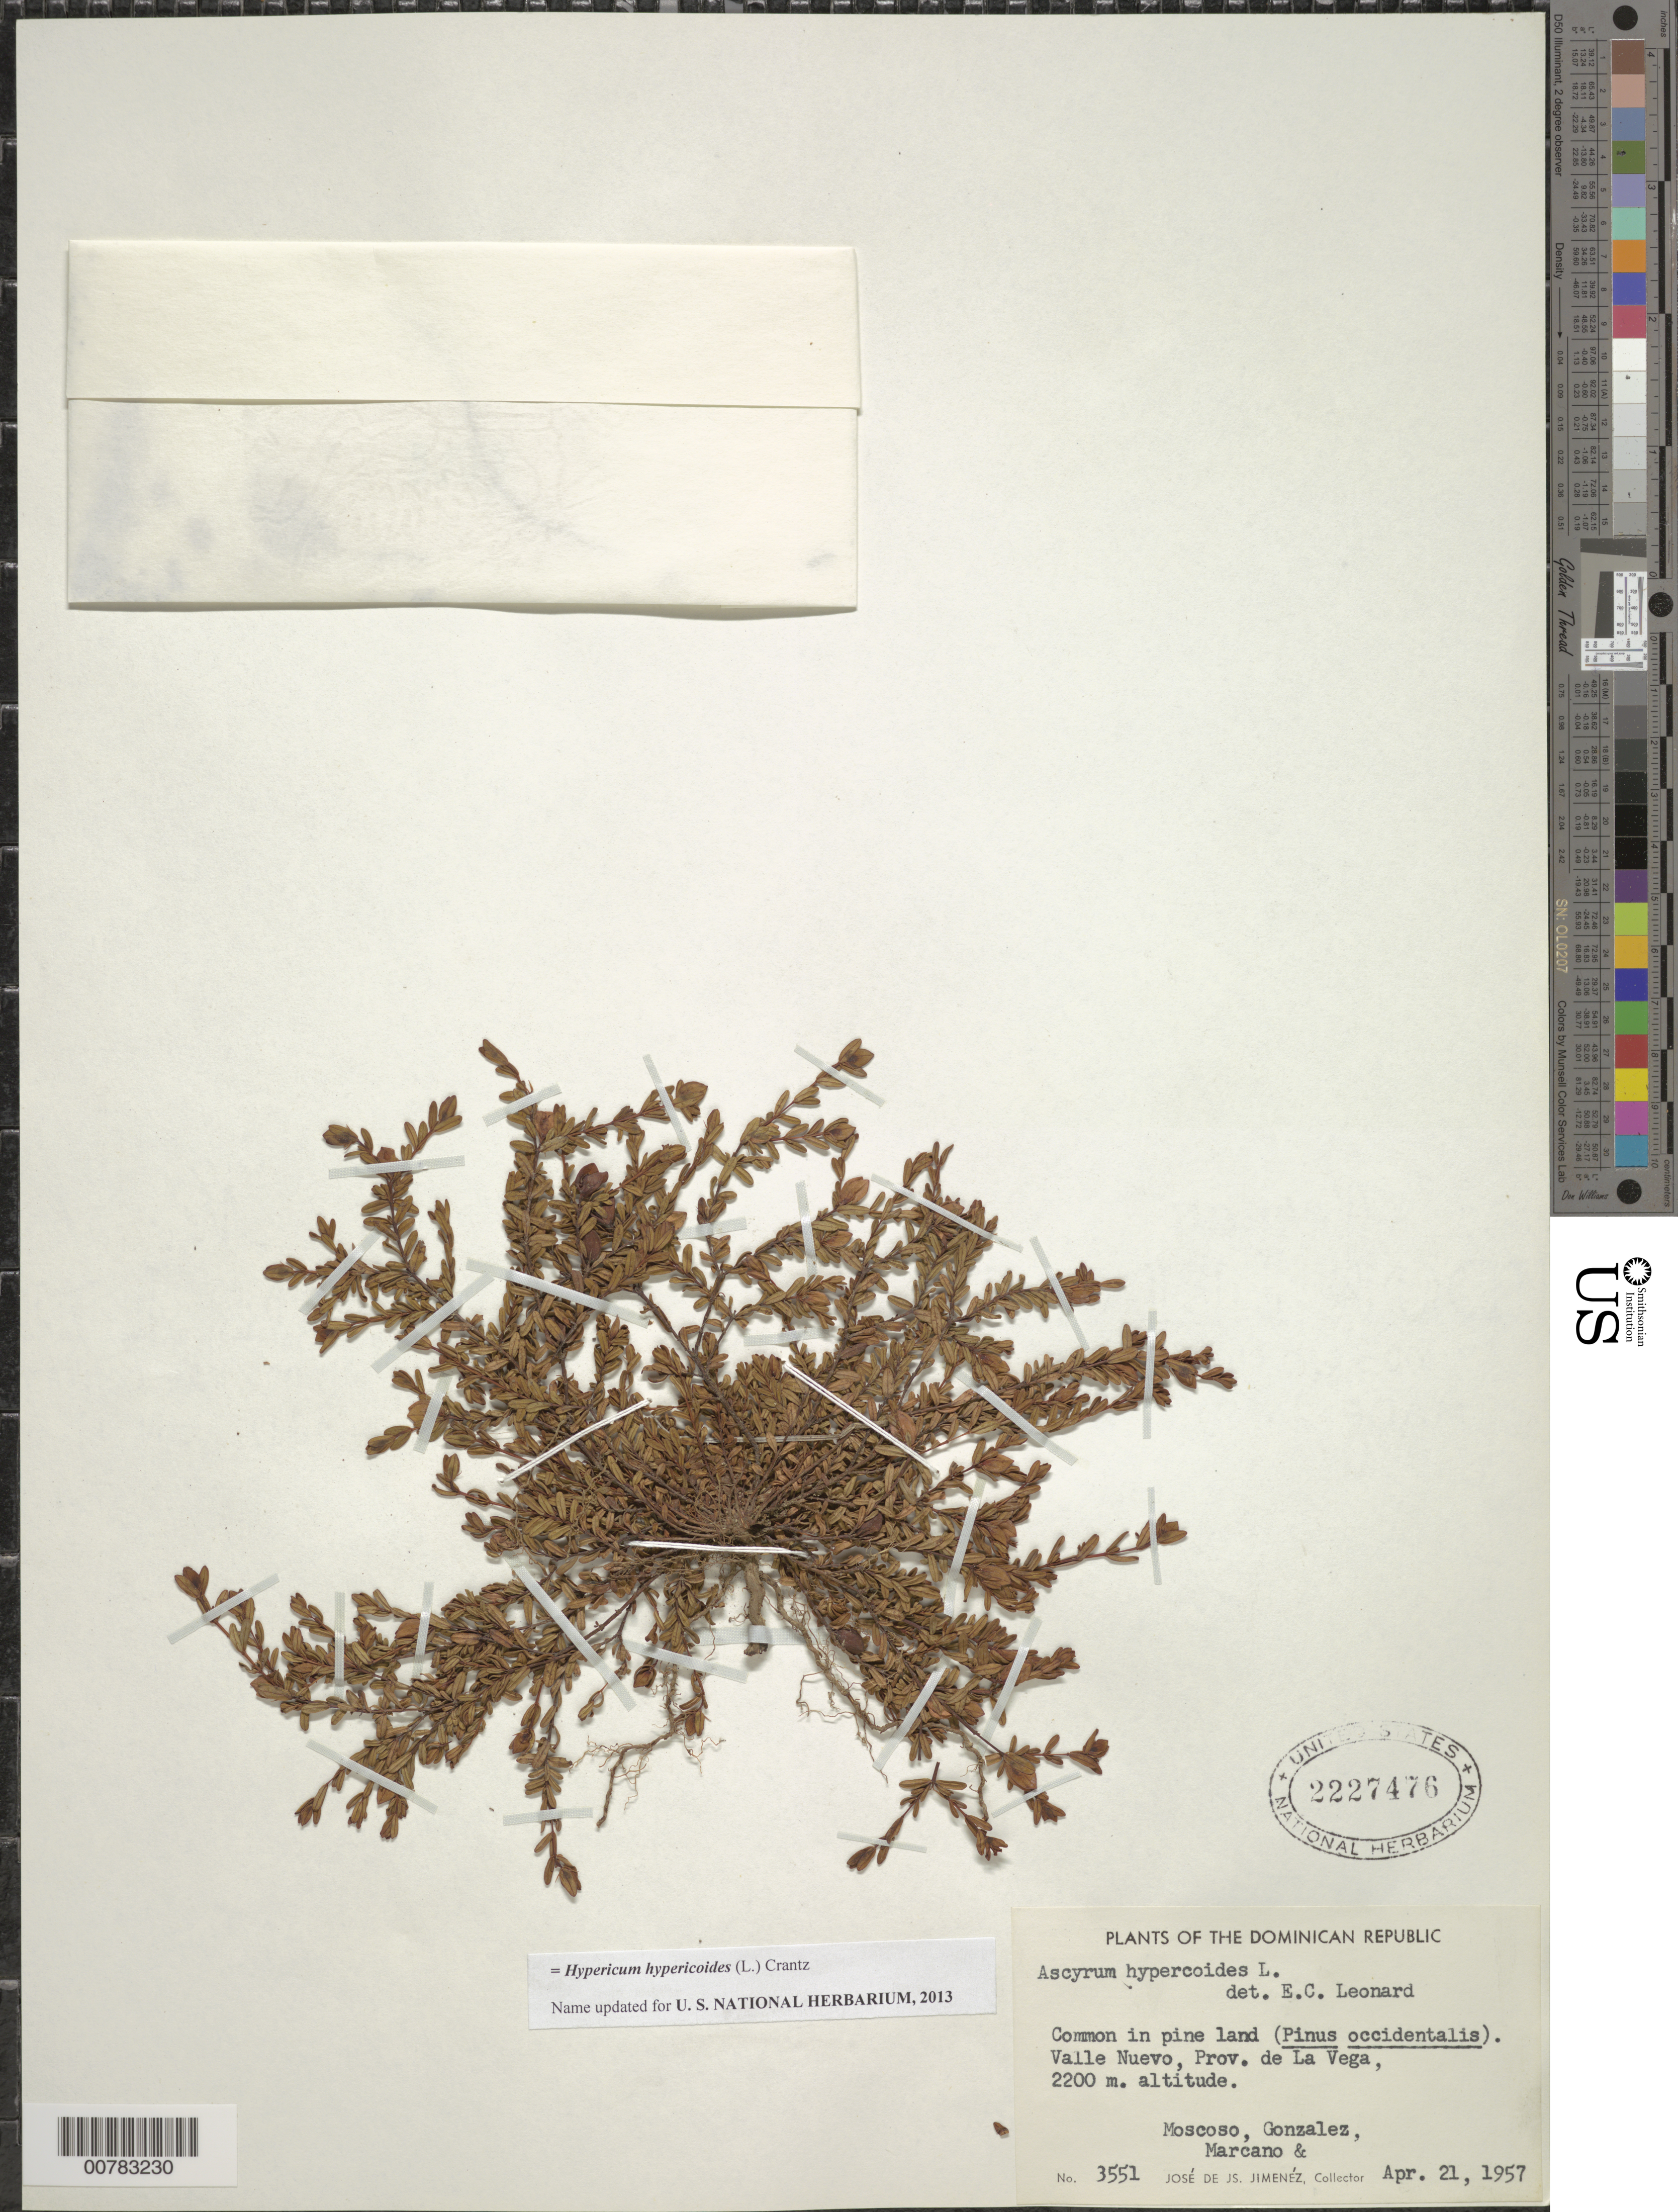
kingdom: Plantae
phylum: Tracheophyta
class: Magnoliopsida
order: Malpighiales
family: Hypericaceae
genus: Hypericum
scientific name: Hypericum hypericoides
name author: (L.) Crantz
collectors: R. Moscoso, C. Gonzalez, E. J. Marcano F. & J. J. Jiménez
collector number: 3551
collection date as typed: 21 Apr 1957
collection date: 1957-04-21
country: Dominican Republic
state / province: La Vega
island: Hispaniola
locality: Valle Nuevo.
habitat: In pine land (Pinus occidentalis).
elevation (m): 2200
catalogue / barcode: US 2227476